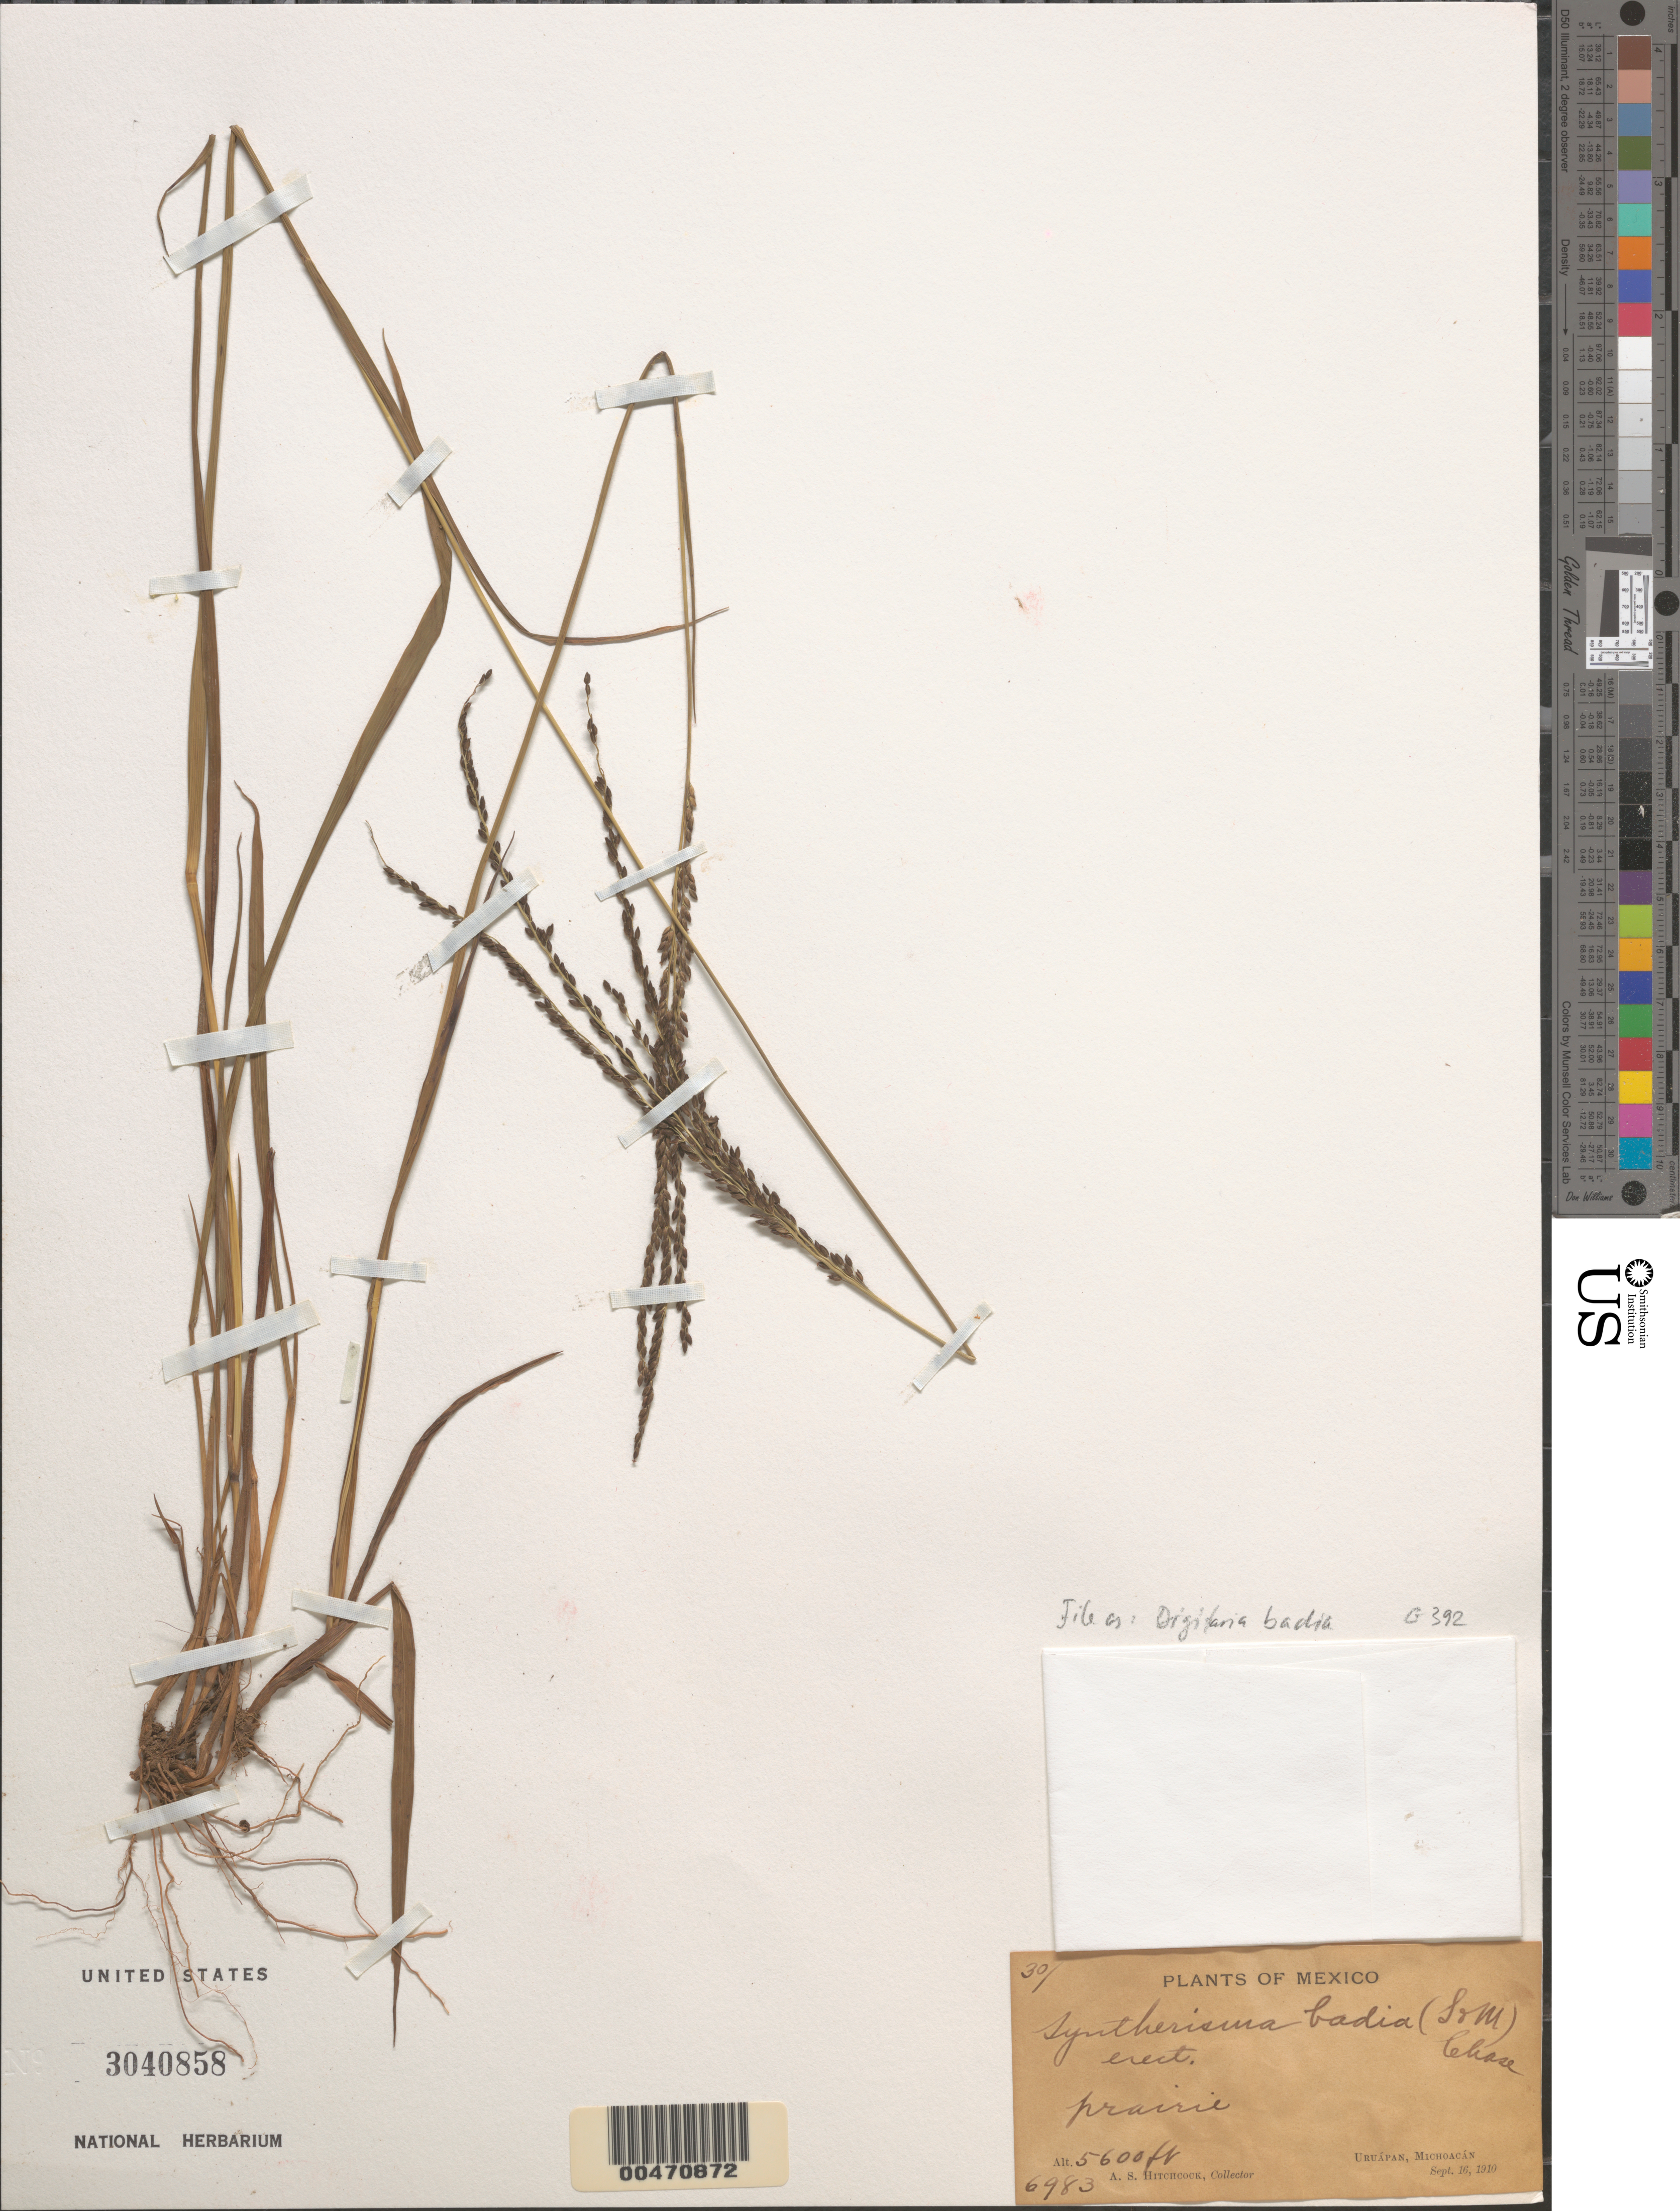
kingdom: Plantae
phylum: Tracheophyta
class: Liliopsida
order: Poales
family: Poaceae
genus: Digitaria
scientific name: Digitaria badia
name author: (Scribn. & Merr.) Fernald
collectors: A. S. Hitchcock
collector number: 6983/30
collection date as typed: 16 Sep 1910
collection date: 1910-09-16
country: Mexico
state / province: Michoacán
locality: Uruápan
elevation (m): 1707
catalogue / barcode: US 3040858